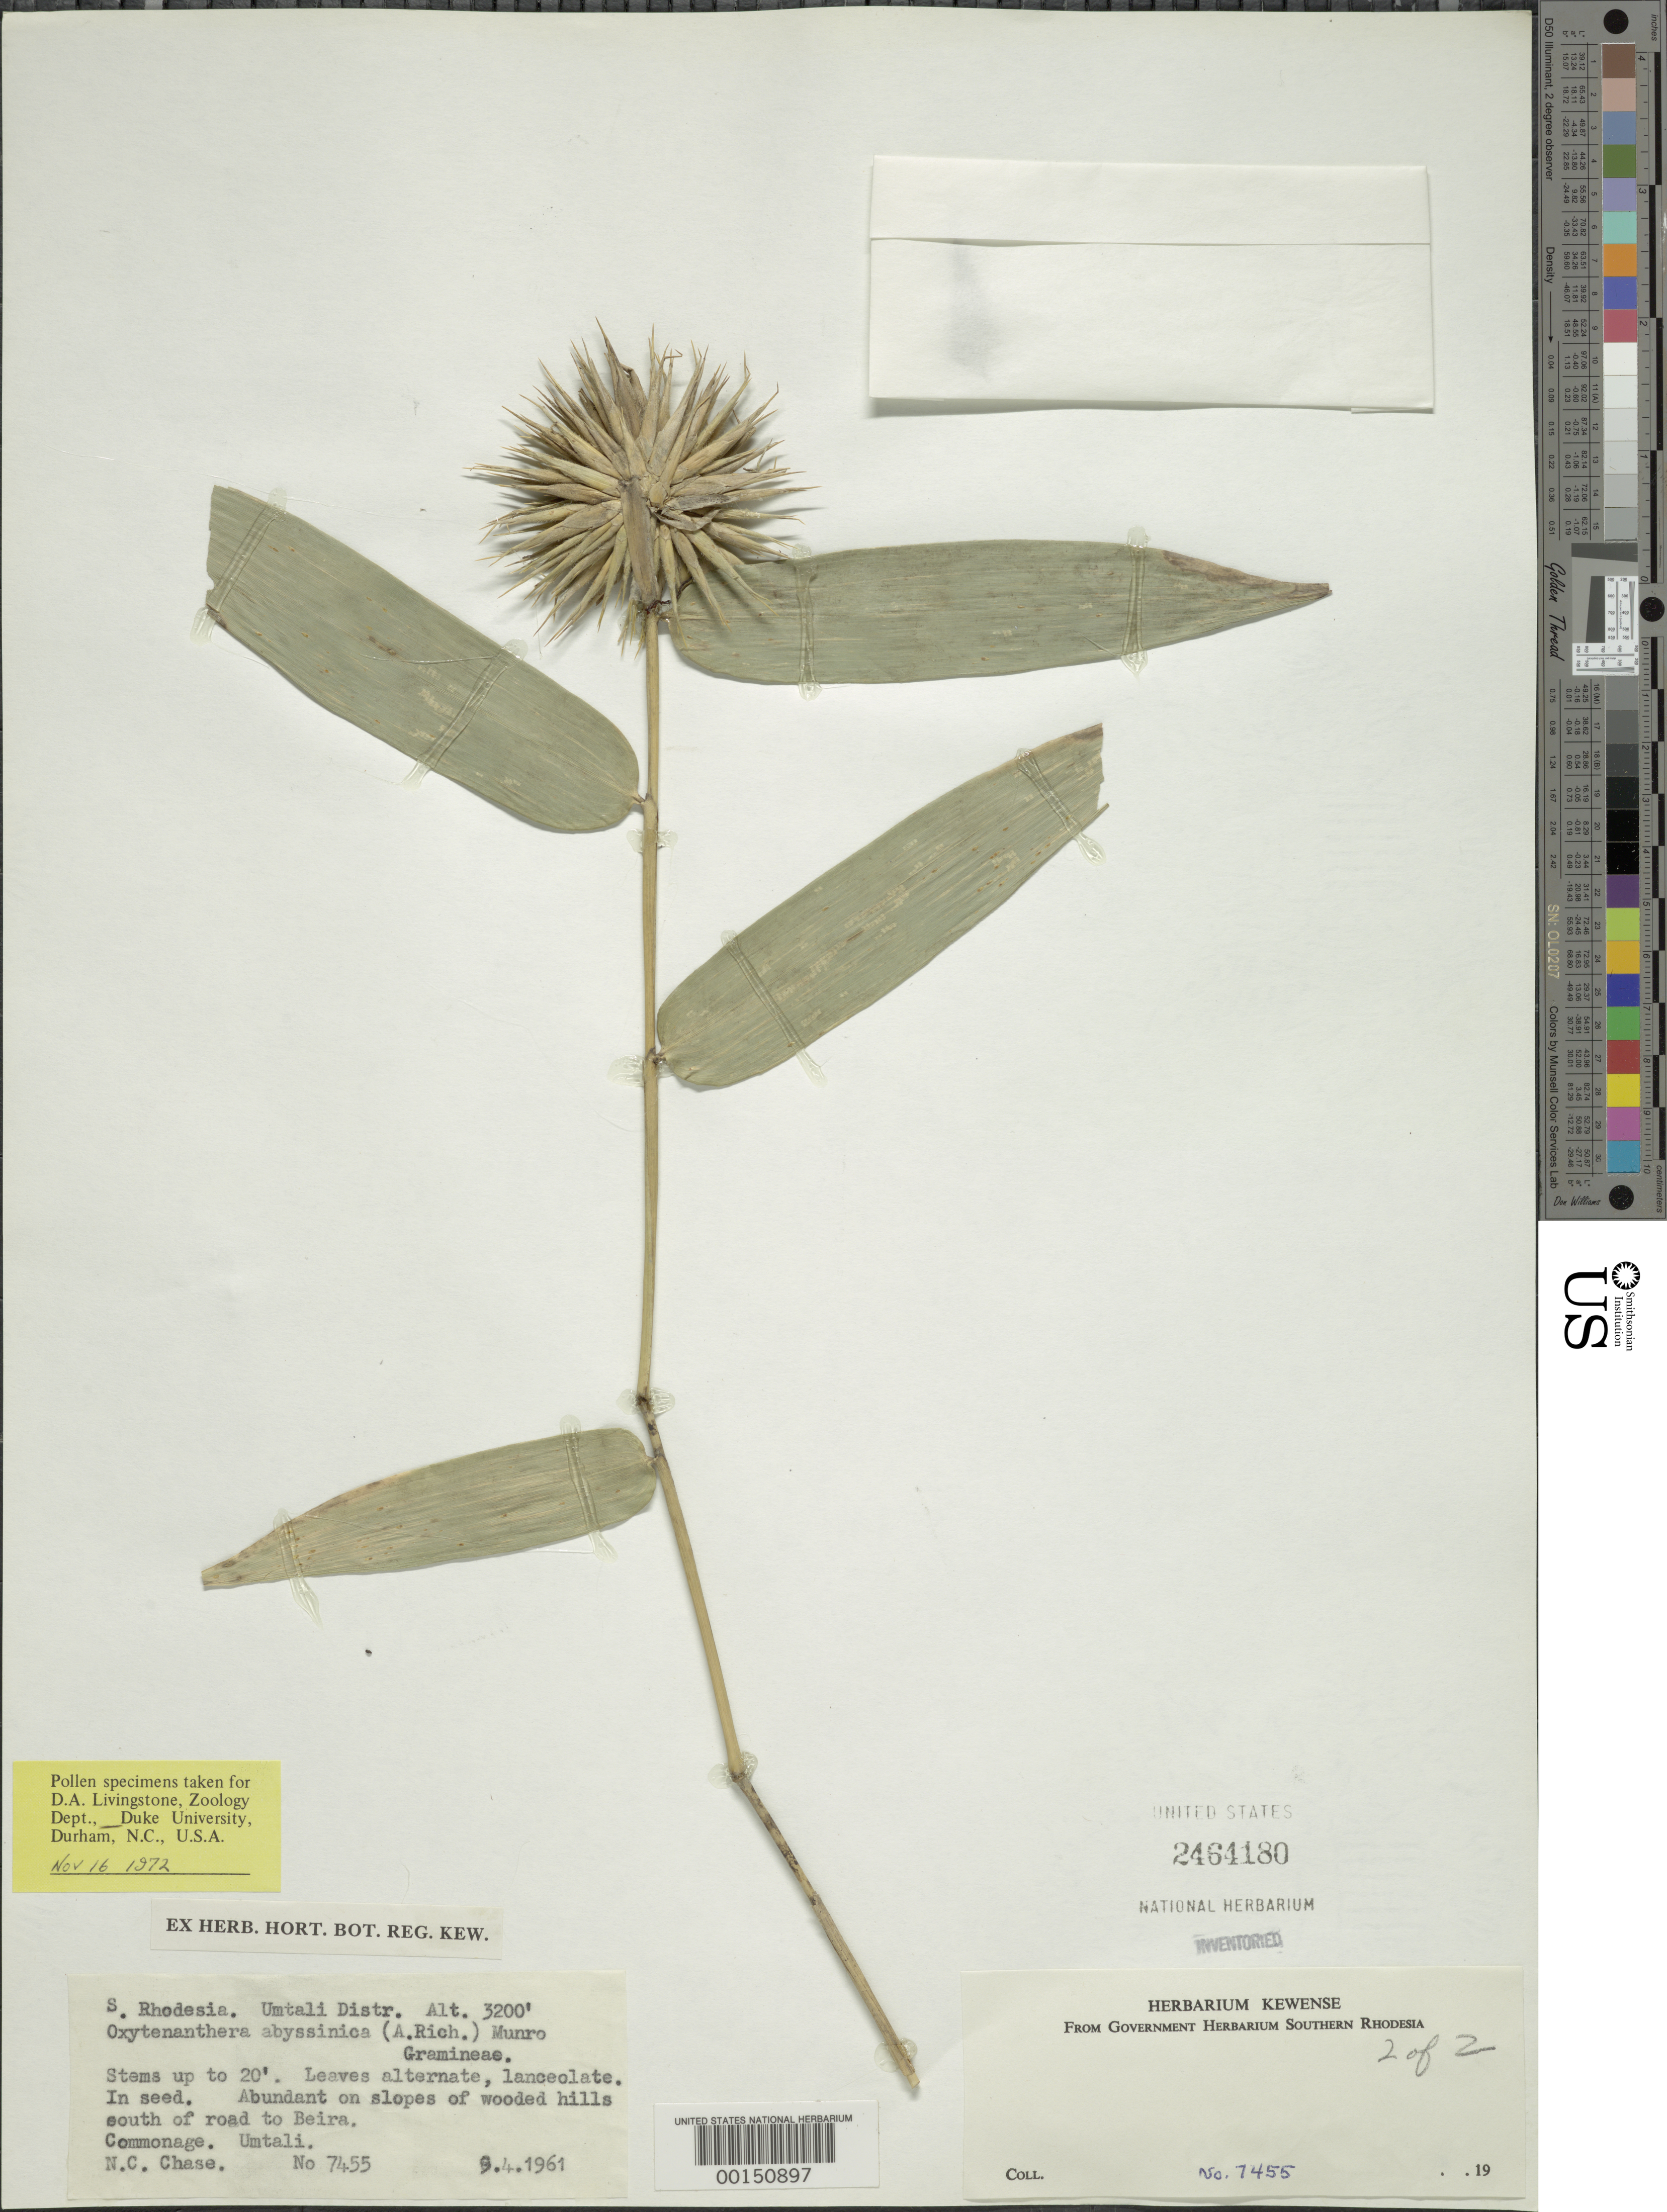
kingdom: Plantae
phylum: Tracheophyta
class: Liliopsida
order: Poales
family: Poaceae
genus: Oxytenanthera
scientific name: Oxytenanthera abyssinica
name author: (A. Rich.) Munro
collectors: N. C. Chase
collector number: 7455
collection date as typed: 09 Apr 1961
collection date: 1961-04-09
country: Zimbabwe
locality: Umtali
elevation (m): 976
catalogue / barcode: US 2464180